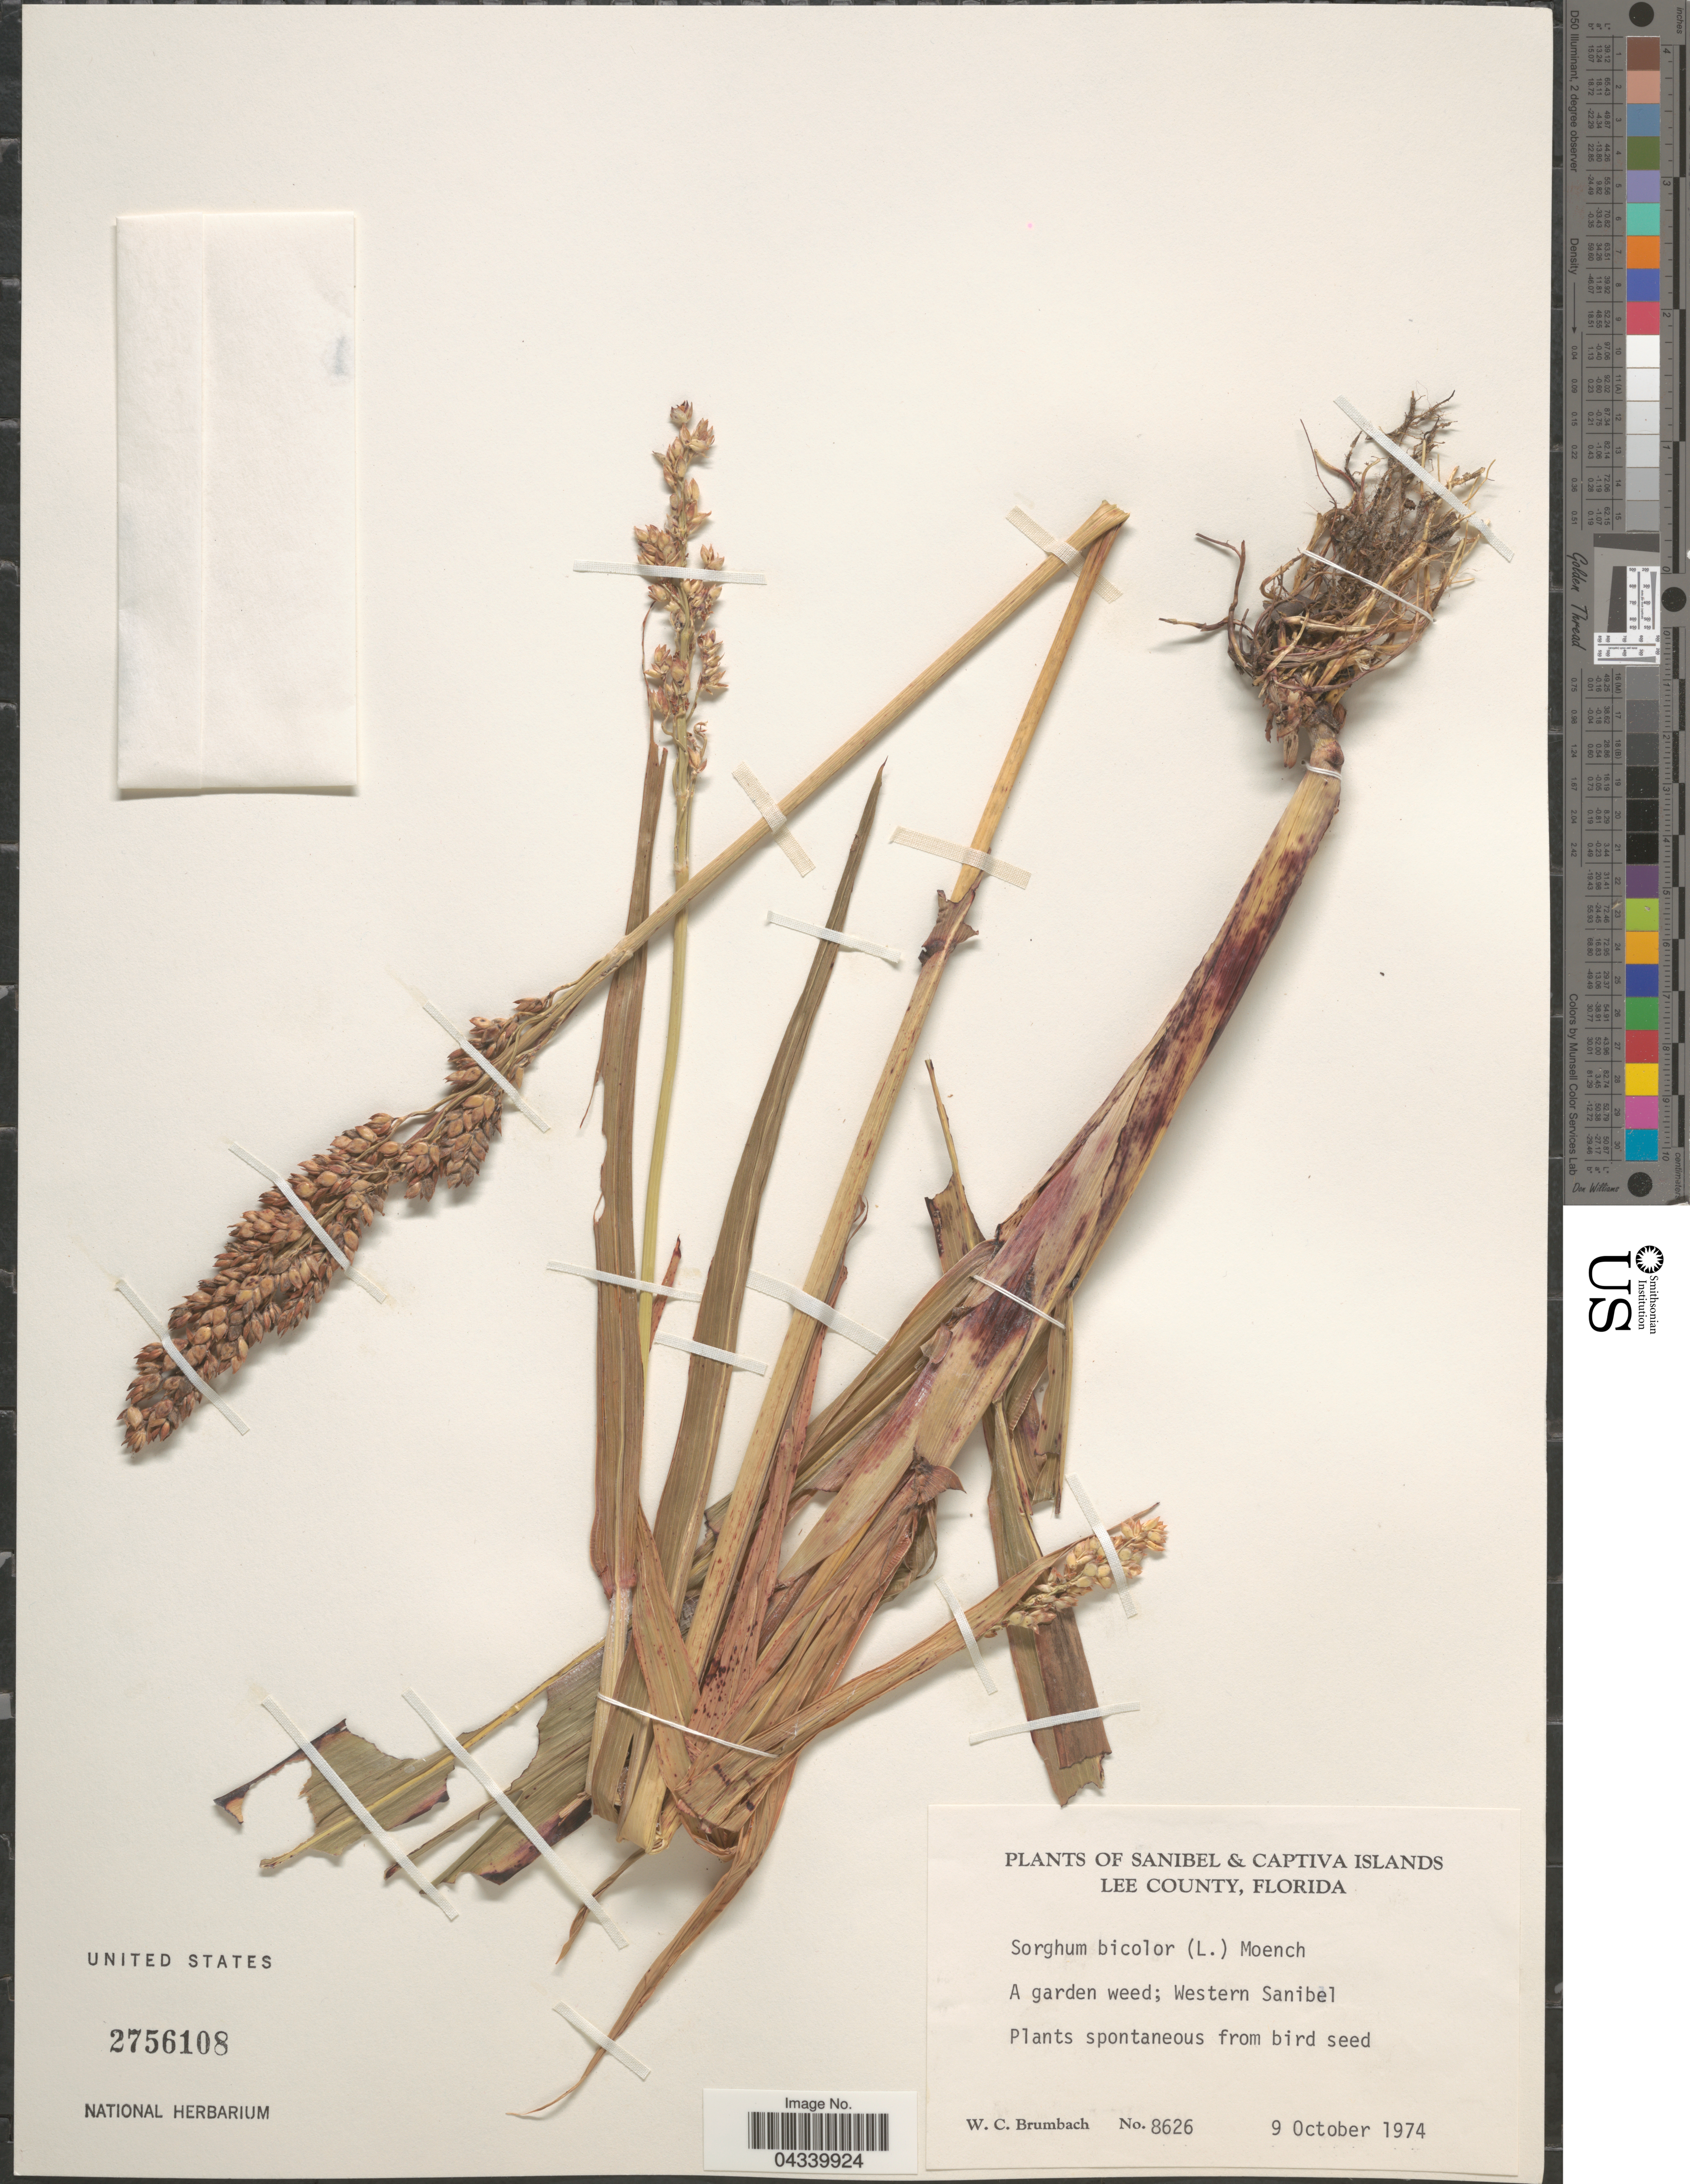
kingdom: Plantae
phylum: Tracheophyta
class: Liliopsida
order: Poales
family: Poaceae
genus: Sorghum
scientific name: Sorghum bicolor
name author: (L.) Moench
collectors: W. C. Brumbach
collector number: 8626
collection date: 1974-10-09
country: United States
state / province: Florida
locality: Sanibel & Captiva Islands. Lee County. Western Sanibel.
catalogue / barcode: US 2756108